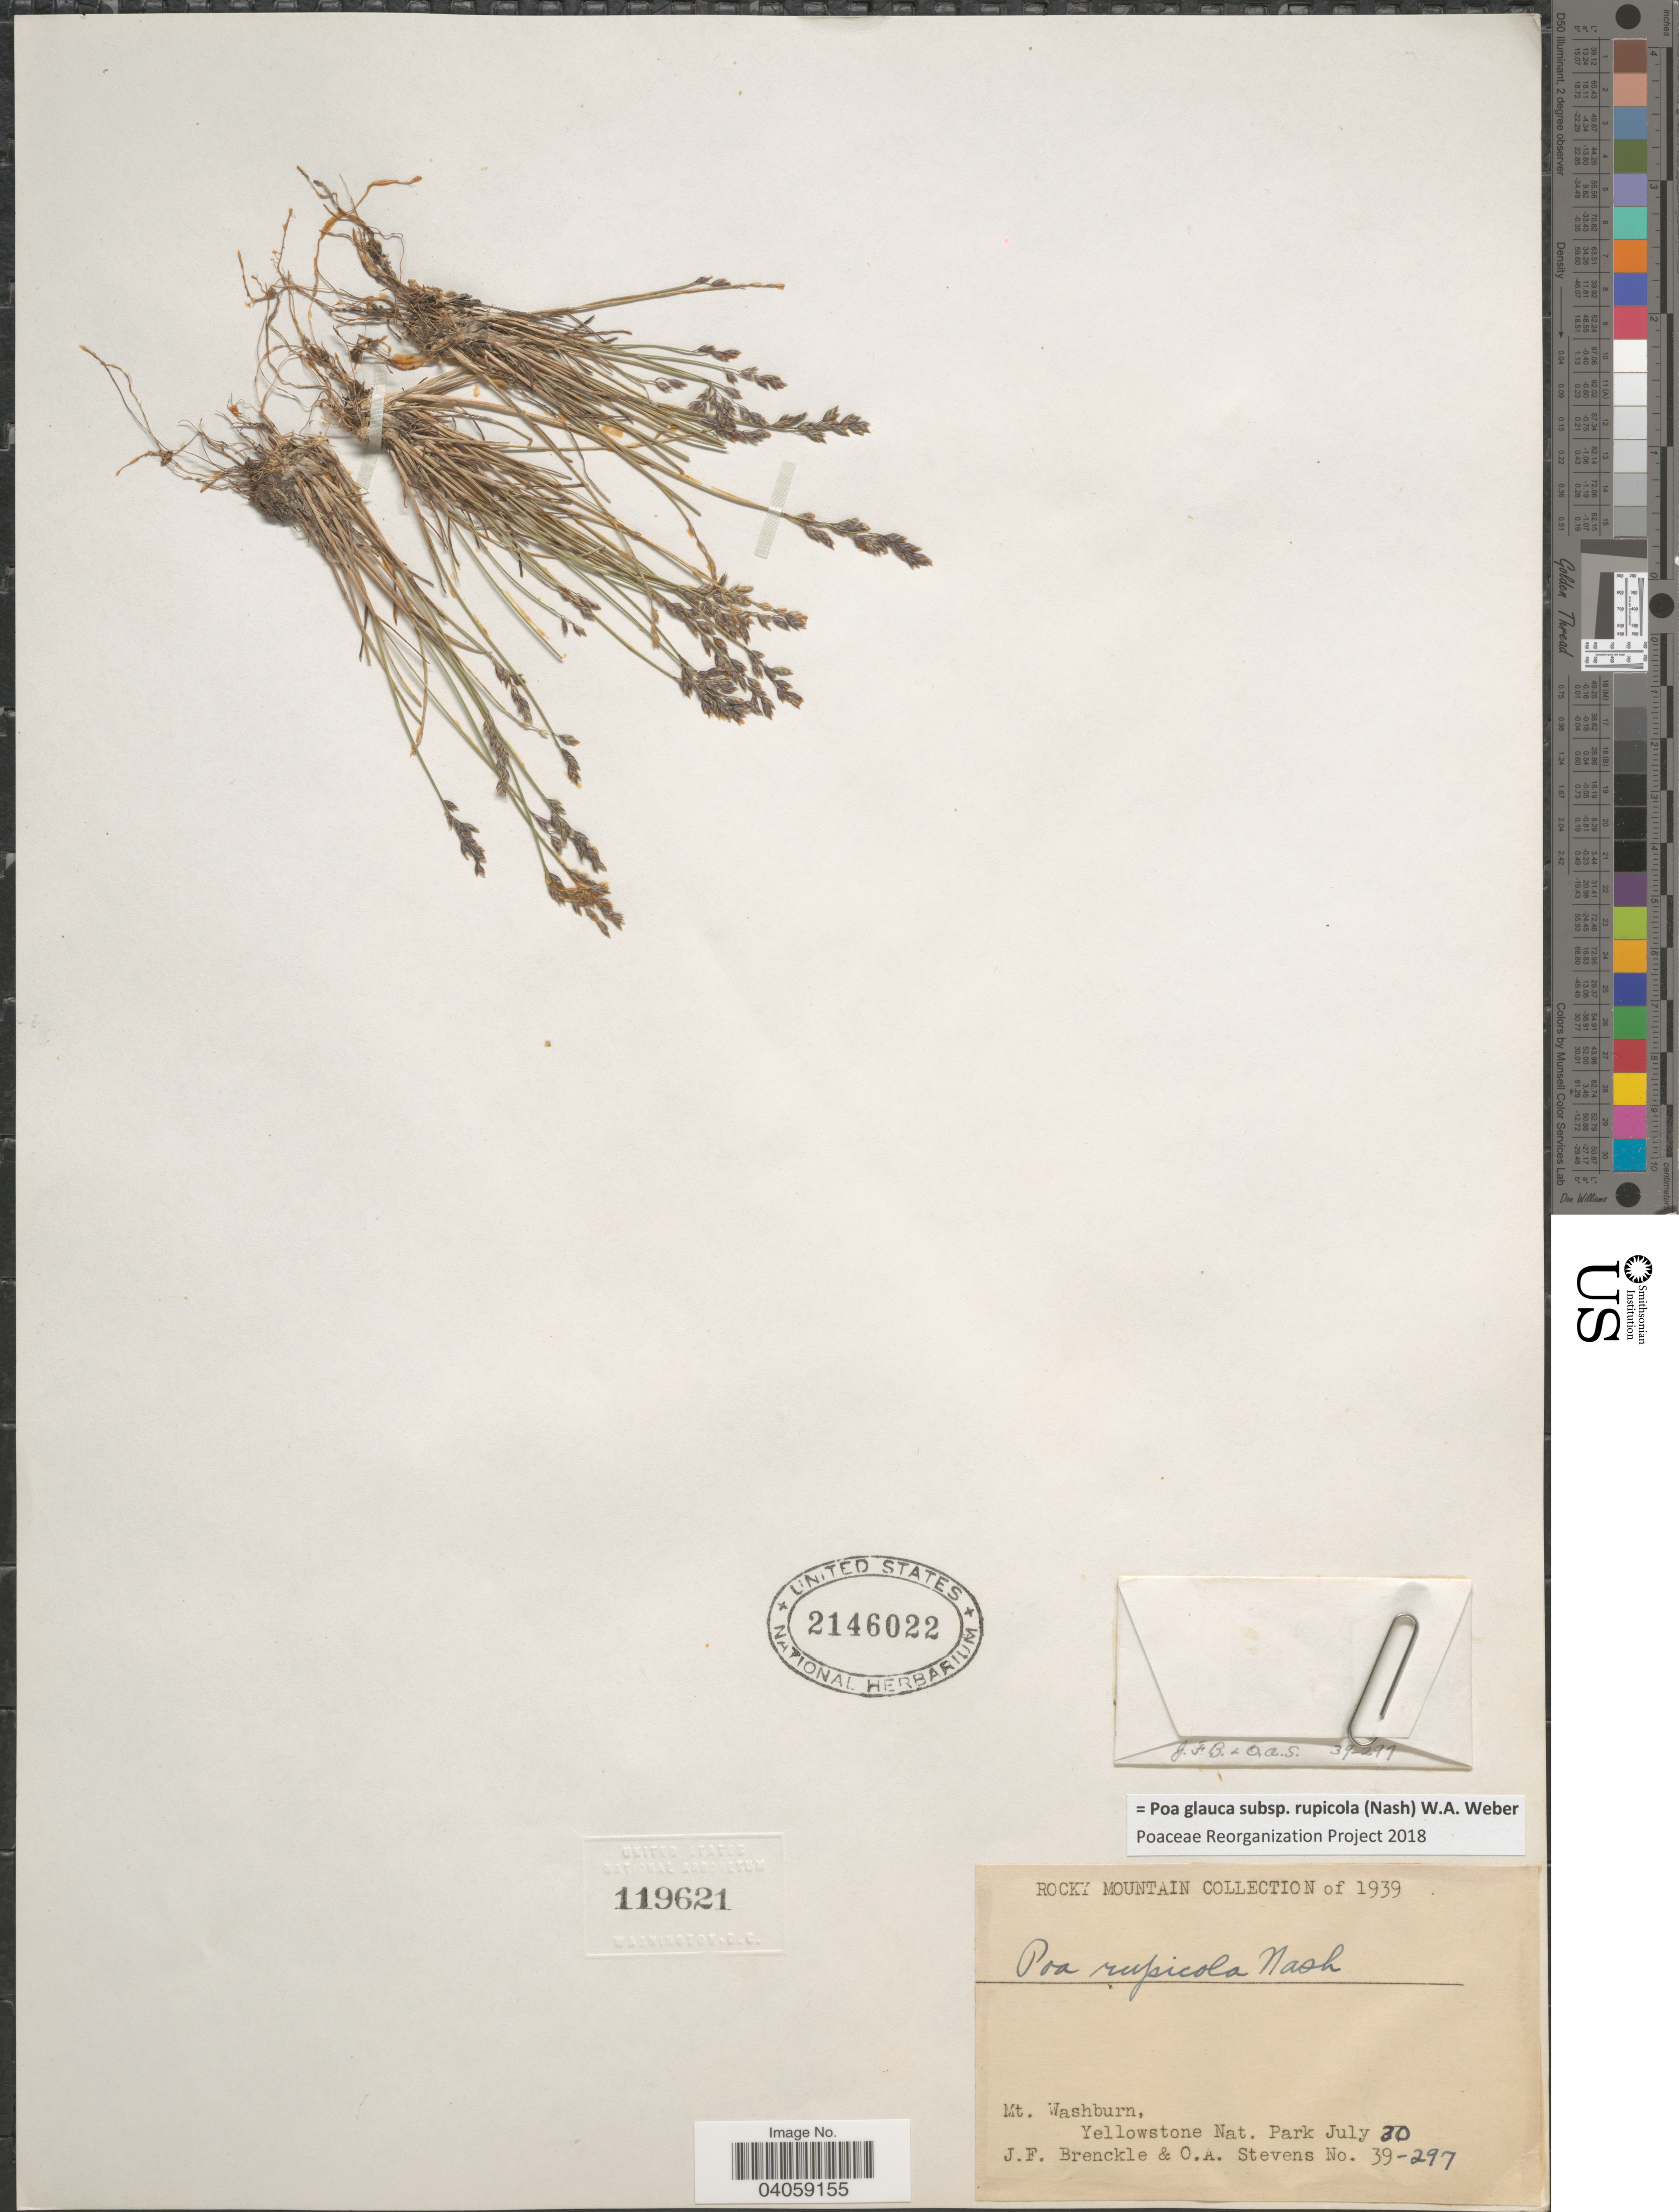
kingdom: Plantae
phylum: Tracheophyta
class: Liliopsida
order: Poales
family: Poaceae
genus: Poa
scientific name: Poa glauca subsp. rupicola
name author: (Nash) W.A. Weber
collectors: J. Brenckle & O. A. Stevens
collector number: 39-297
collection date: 1939-07-30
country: United States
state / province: Wyoming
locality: Rocky Mountain. Mt. Washburn, Yellowstone Nat. Park.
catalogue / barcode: US 2146022